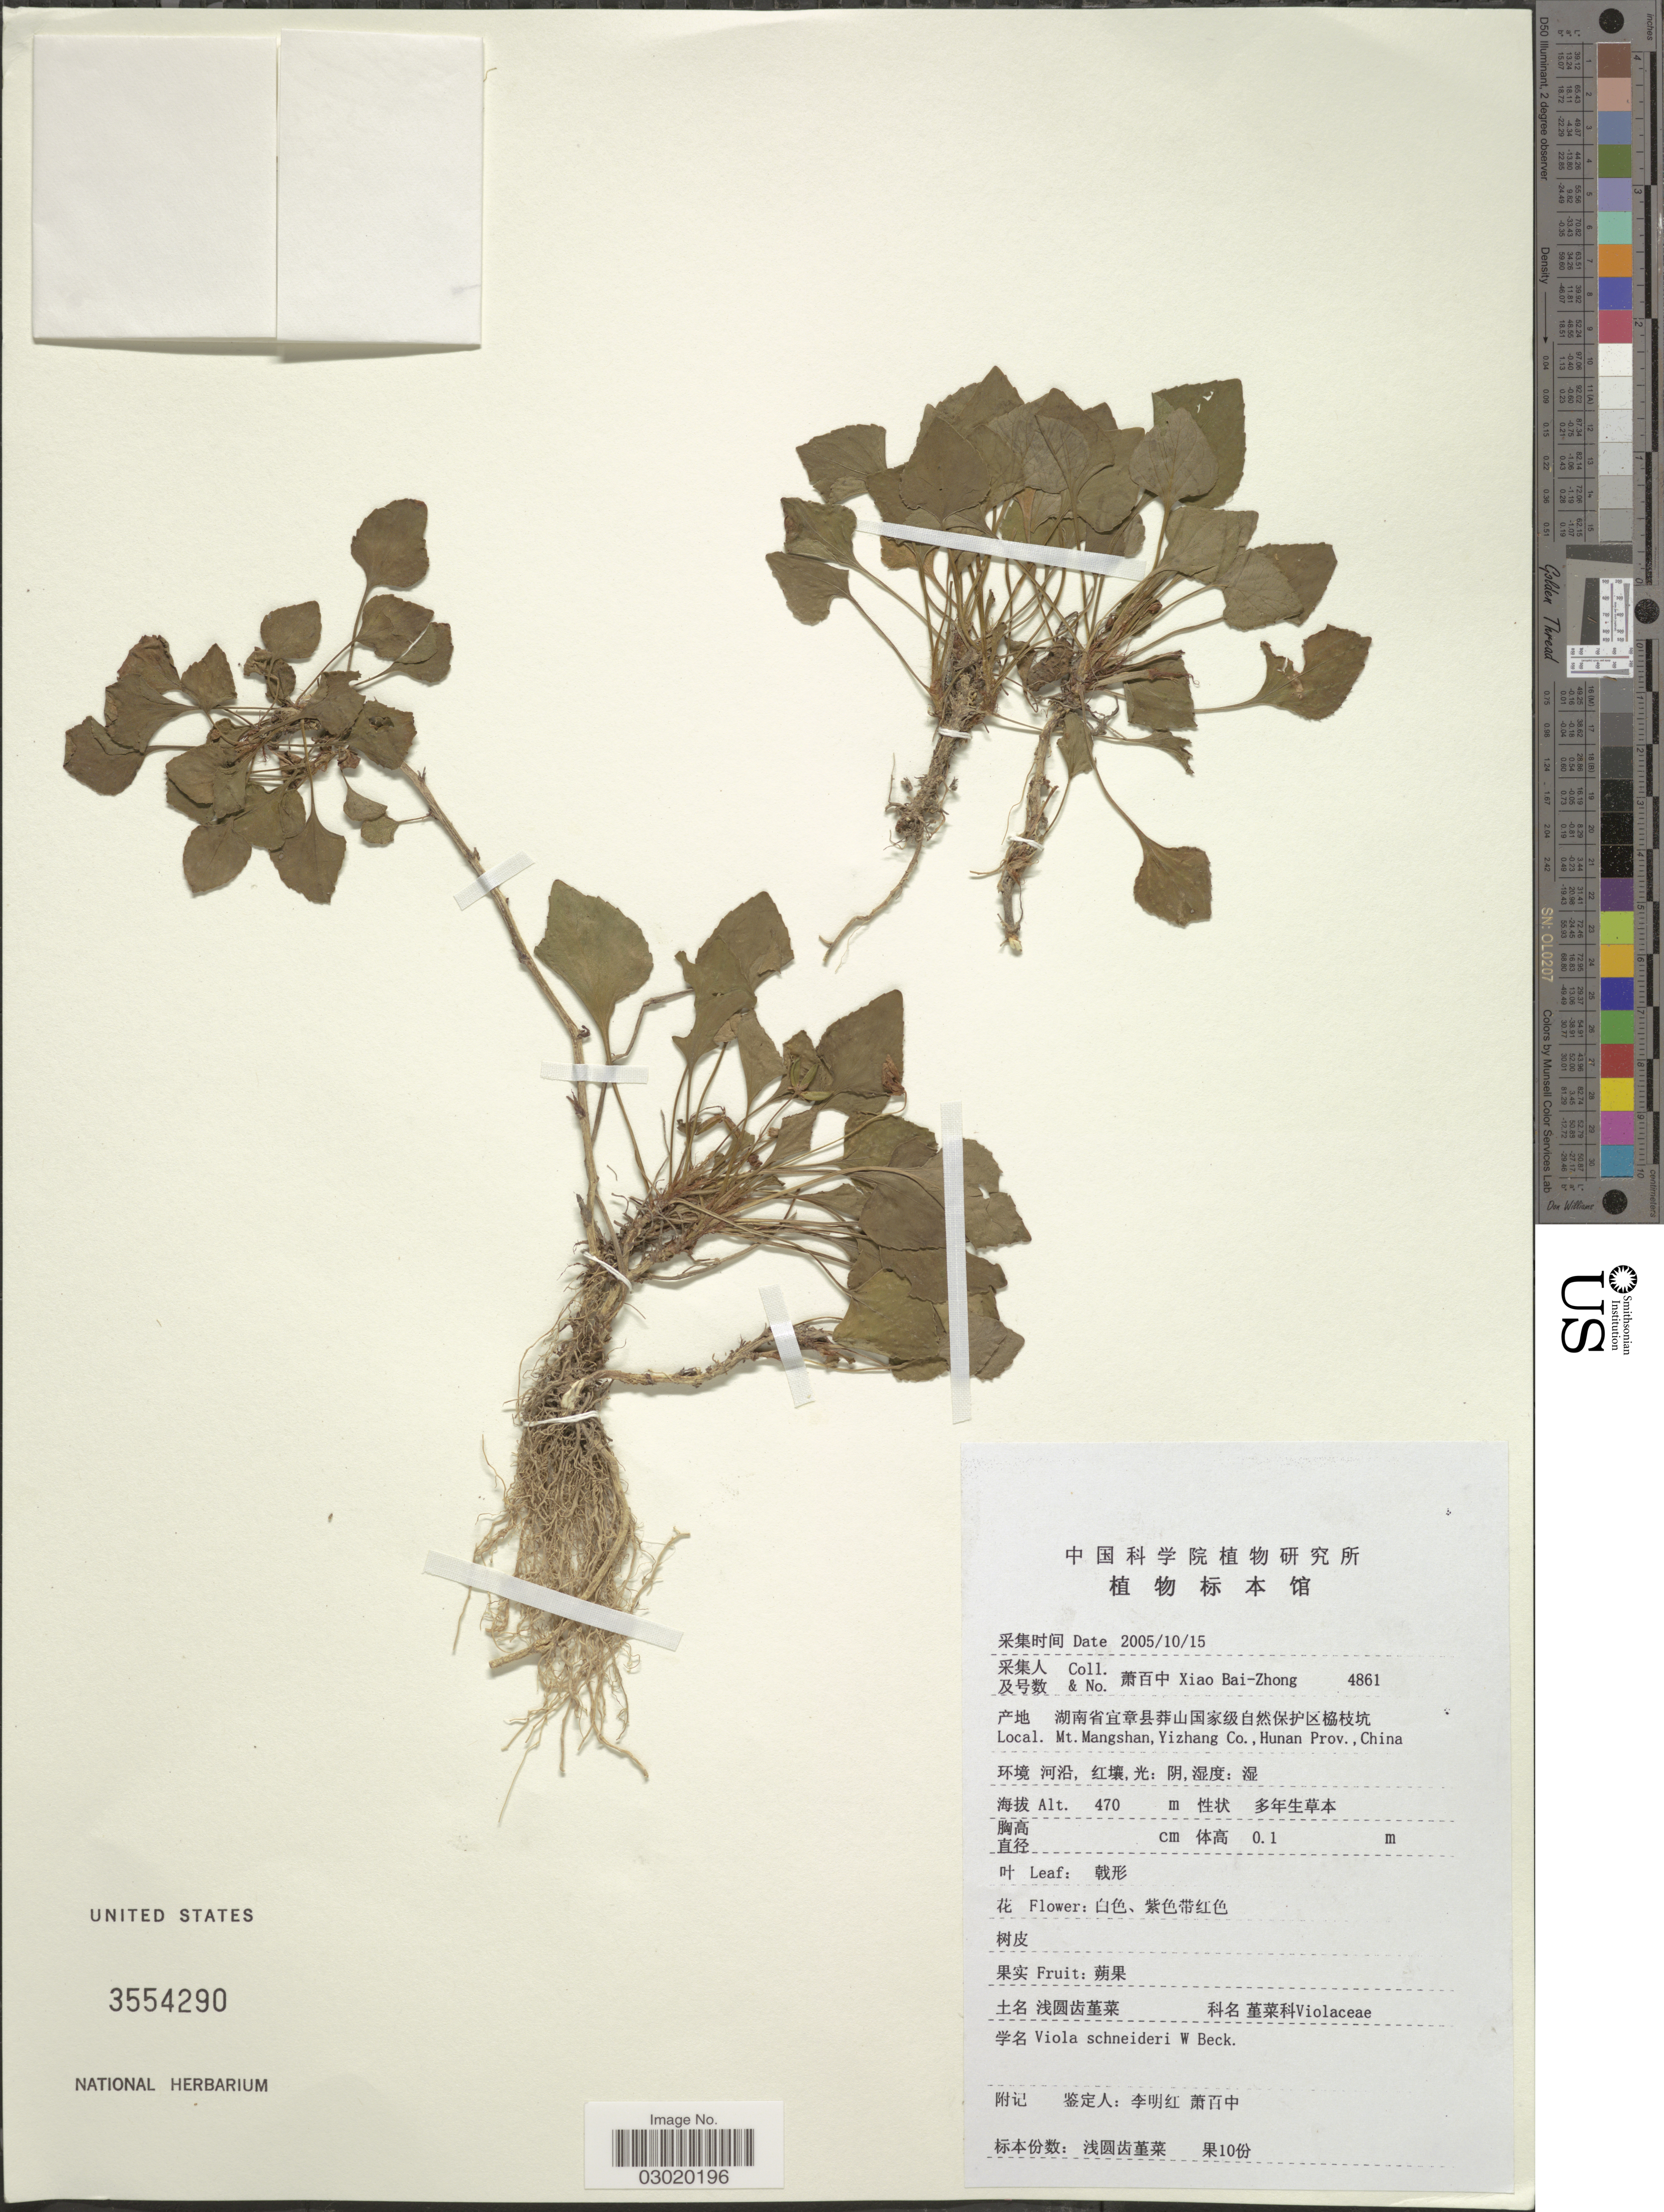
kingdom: Plantae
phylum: Tracheophyta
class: Magnoliopsida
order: Malpighiales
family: Violaceae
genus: Viola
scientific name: Viola schneideri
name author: W. Becker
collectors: B. Z. Xiao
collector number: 4861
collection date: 2005-10-15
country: China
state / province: Hunan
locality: Mt. Mangshan, Yizhang Co., Hunan Prov., China.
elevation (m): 470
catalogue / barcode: US 3554290